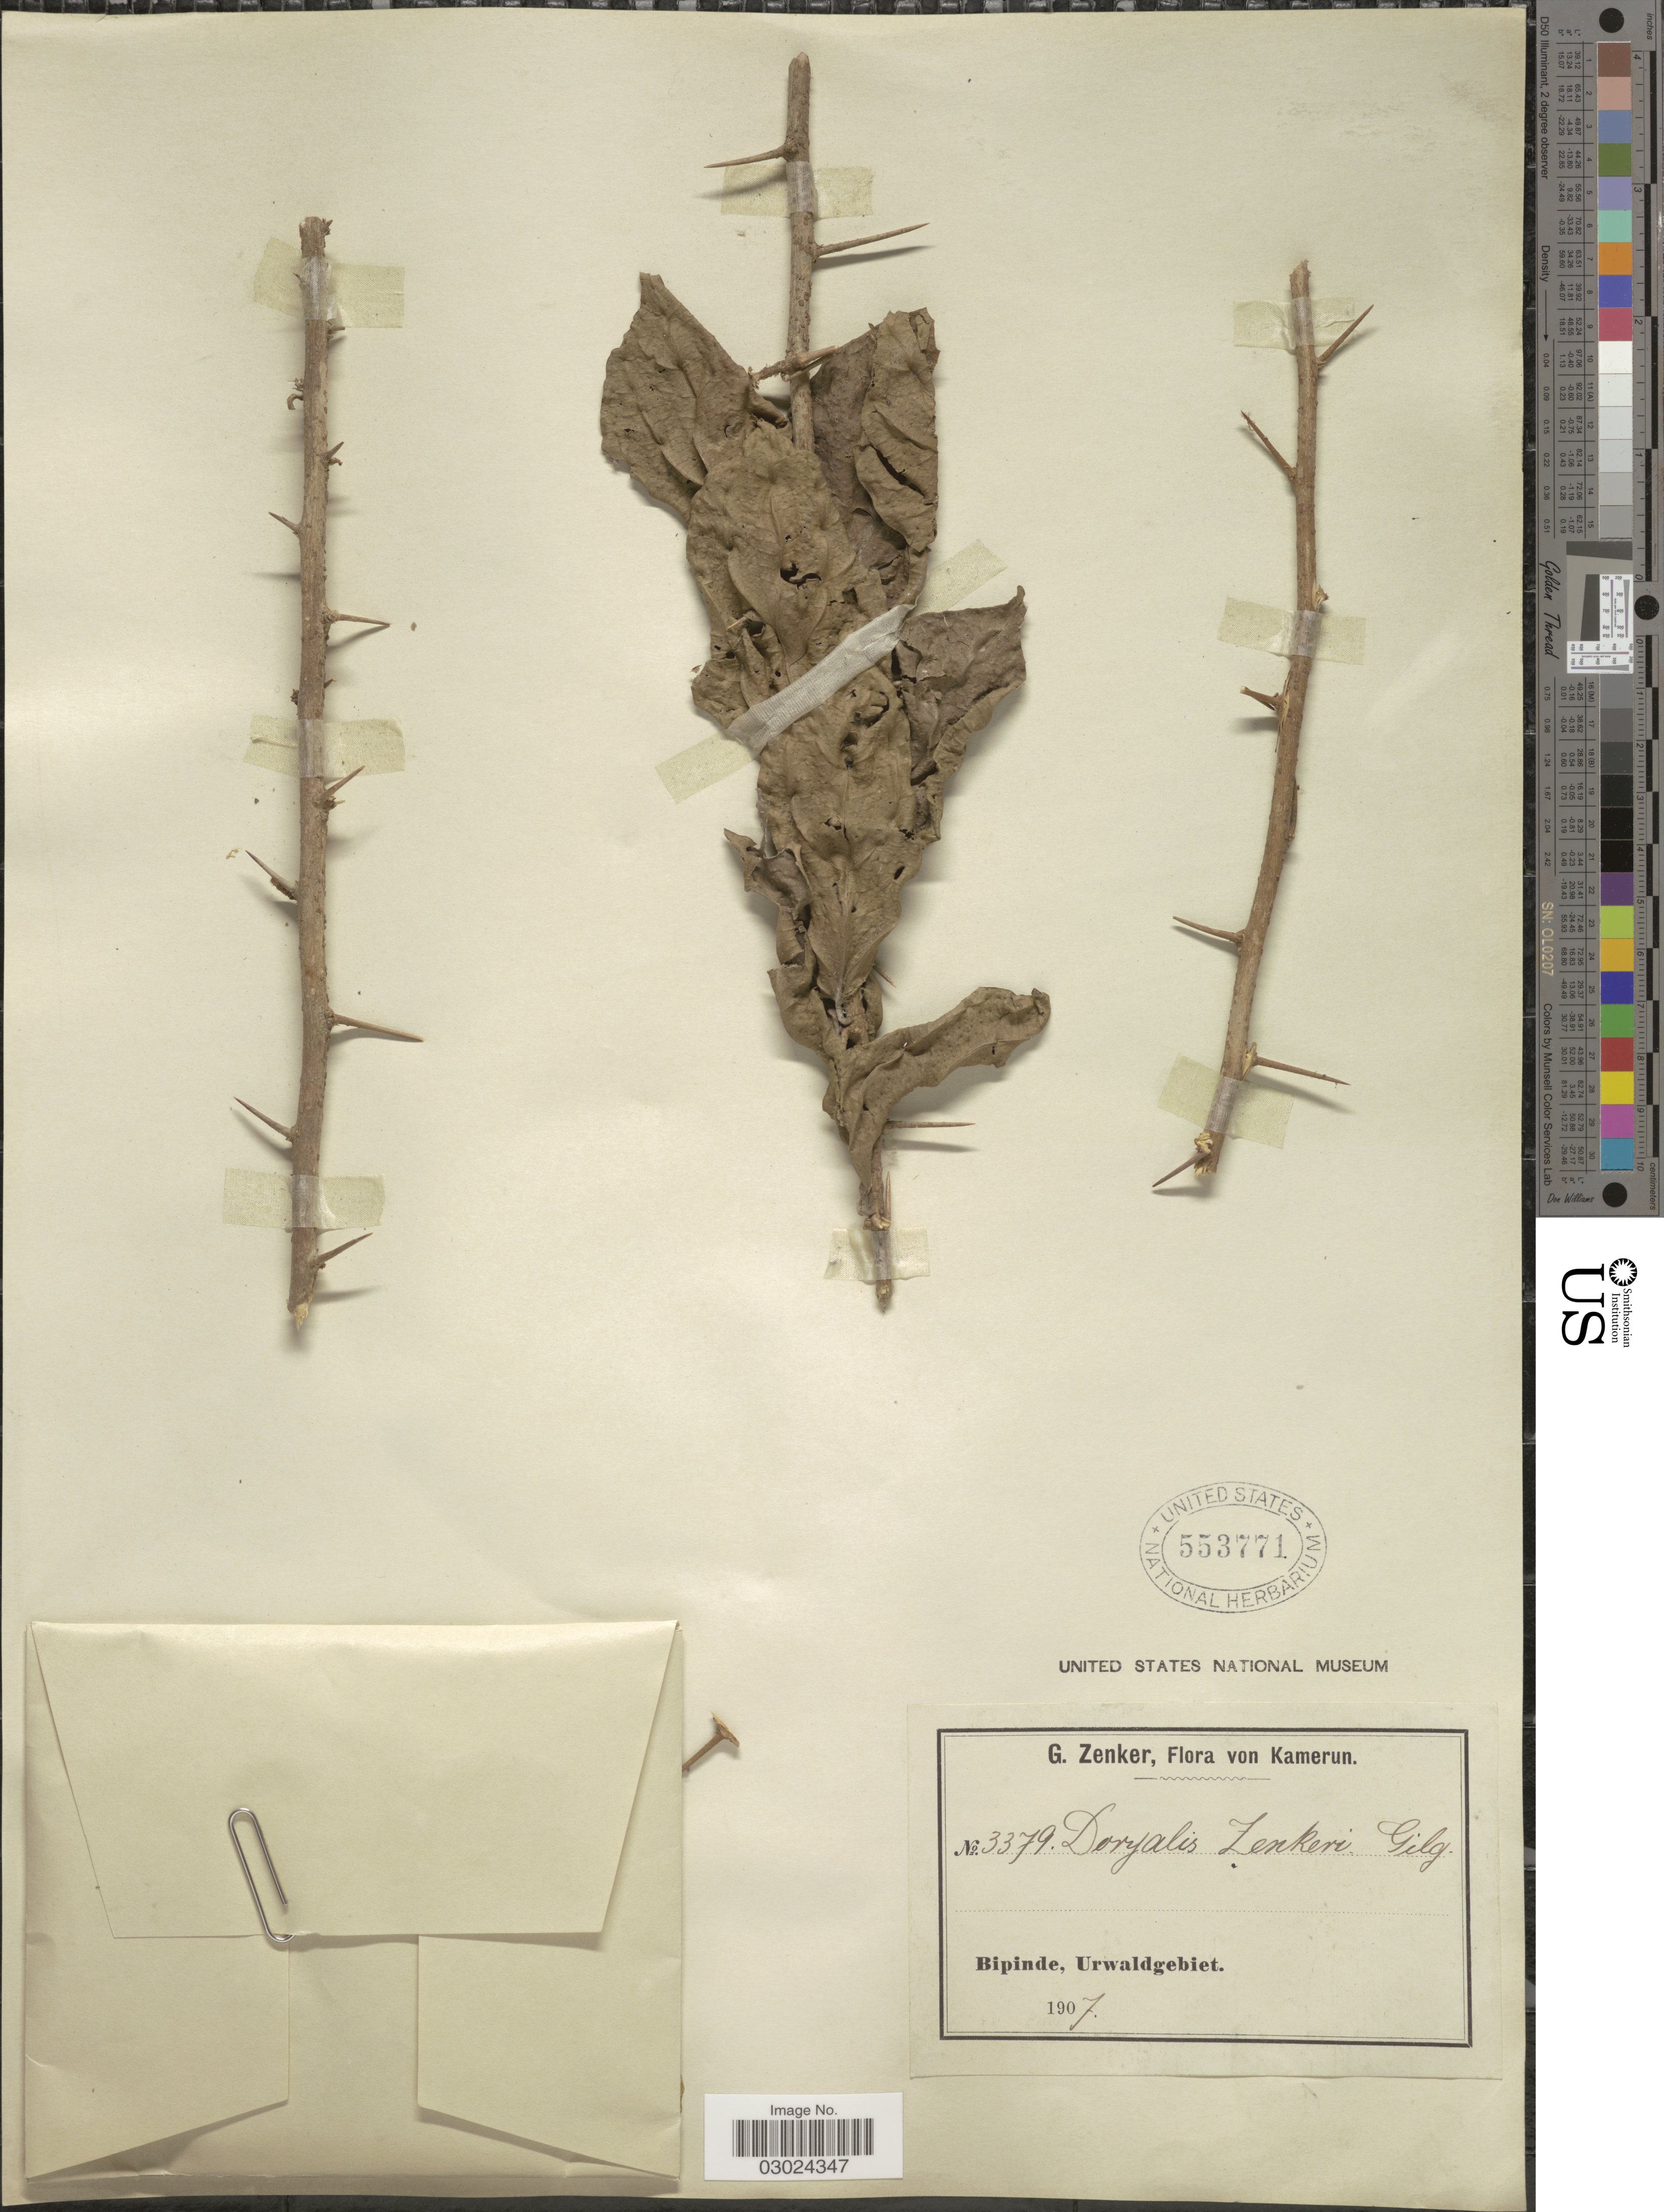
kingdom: Plantae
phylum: Tracheophyta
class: Magnoliopsida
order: Malpighiales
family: Salicaceae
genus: Dovyalis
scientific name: Dovyalis zenkeri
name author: Gilg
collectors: G. A. Zenker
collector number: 3379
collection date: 1907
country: Cameroon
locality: Bipinde, Urwaldgebiet.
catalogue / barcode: US 553771